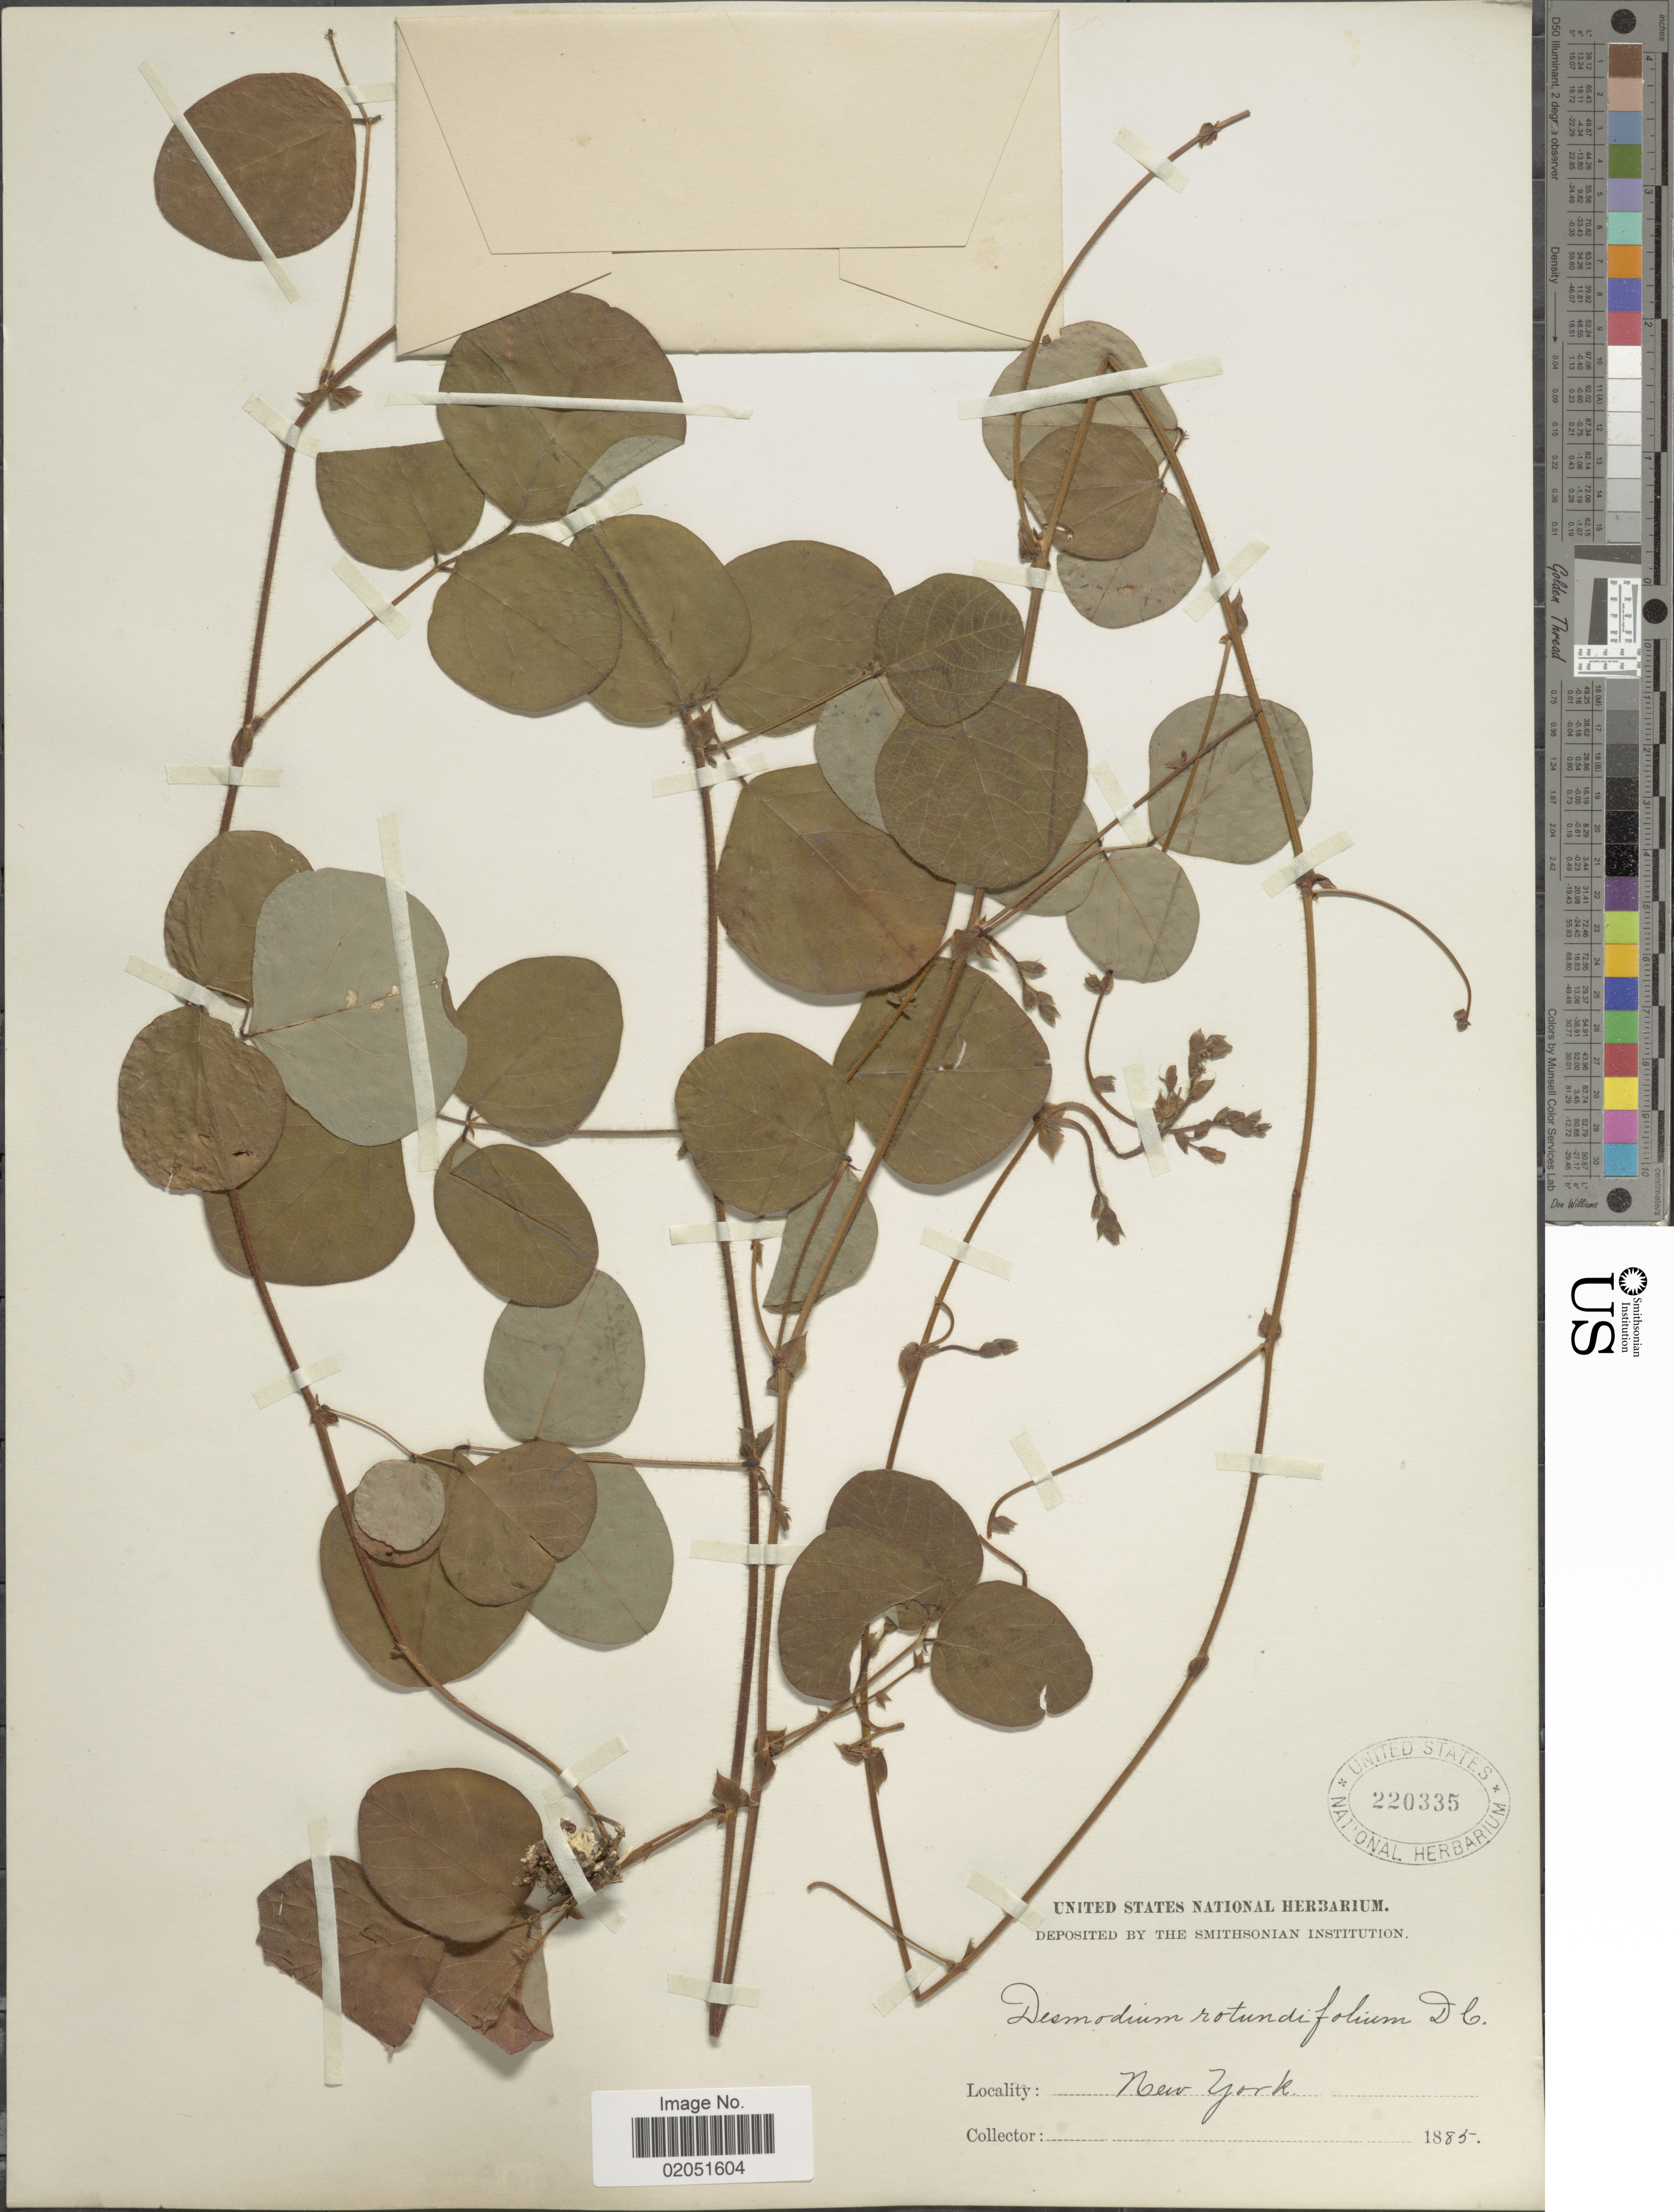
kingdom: Plantae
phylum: Tracheophyta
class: Magnoliopsida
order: Fabales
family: Fabaceae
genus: Desmodium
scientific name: Desmodium rotundifolium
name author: DC.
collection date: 1885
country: United States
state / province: New York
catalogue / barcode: US 220335